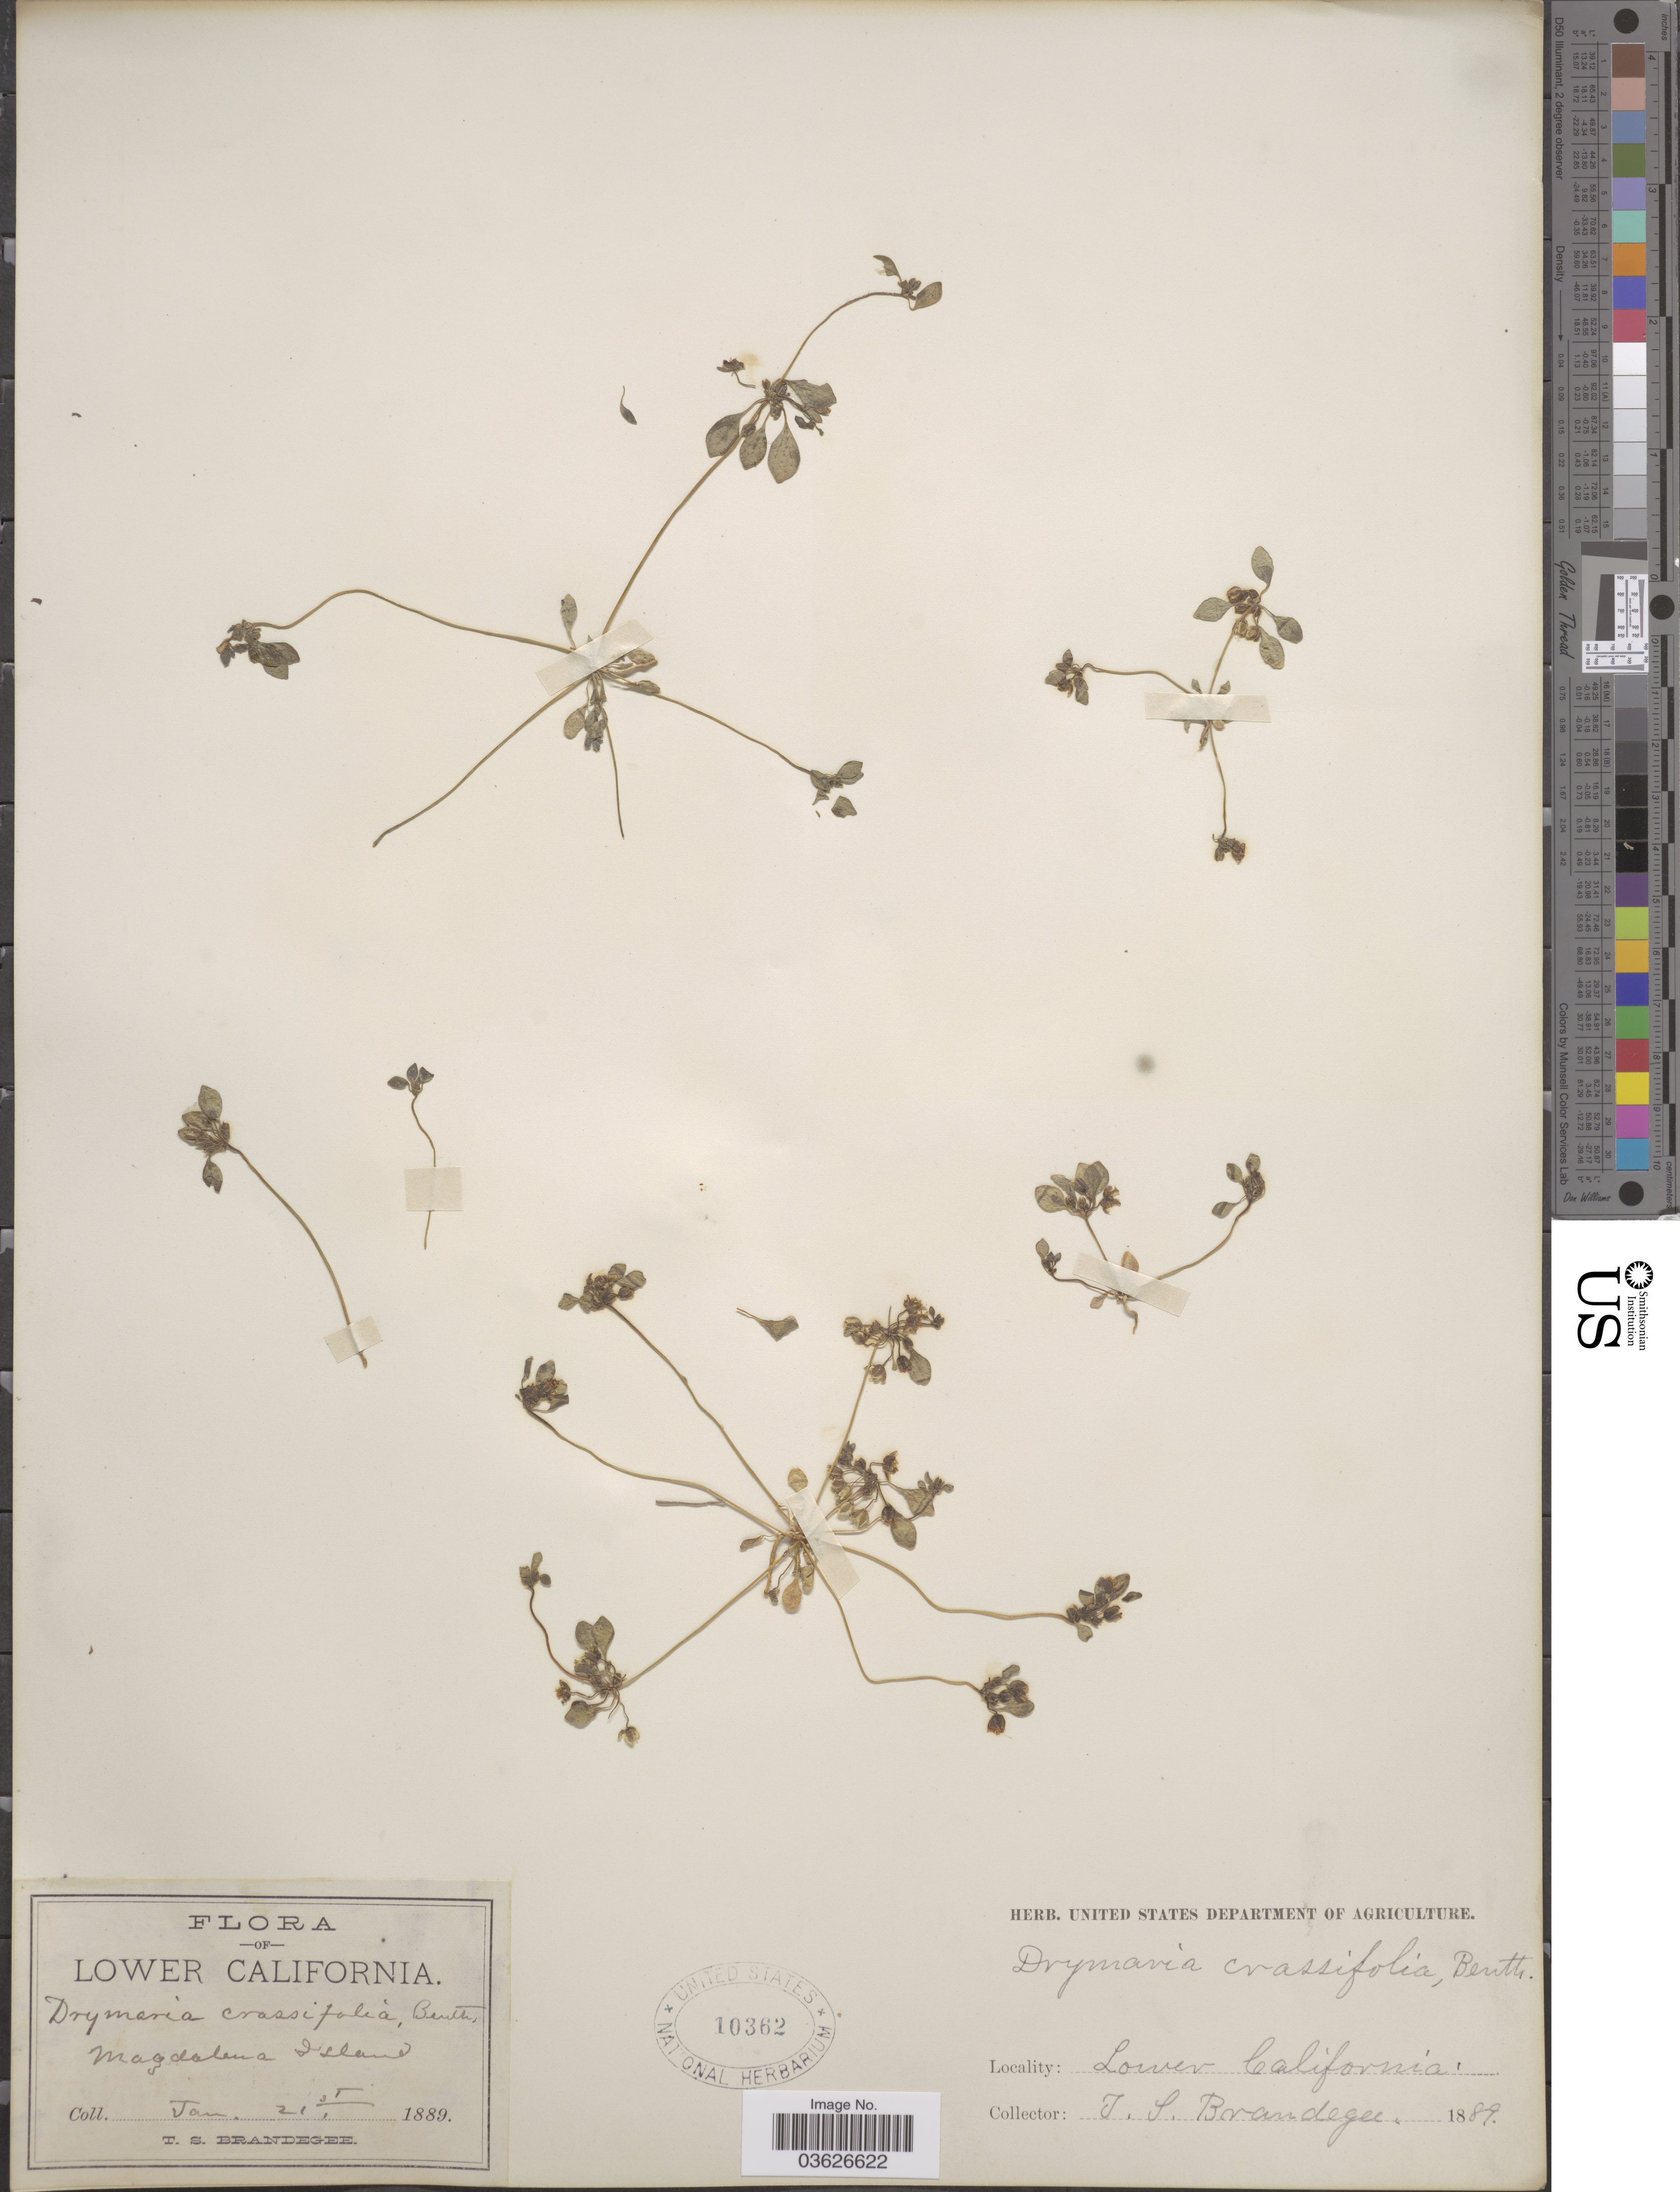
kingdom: Plantae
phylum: Tracheophyta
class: Magnoliopsida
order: Caryophyllales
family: Caryophyllaceae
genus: Drymaria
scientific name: Drymaria holosteoides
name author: Benth.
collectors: T. S. Brandegee (herbarium)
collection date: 1889-01-21/1889-01-31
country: Mexico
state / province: Baja California Sur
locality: Lower California. Magdalena Island.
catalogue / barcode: US 10362